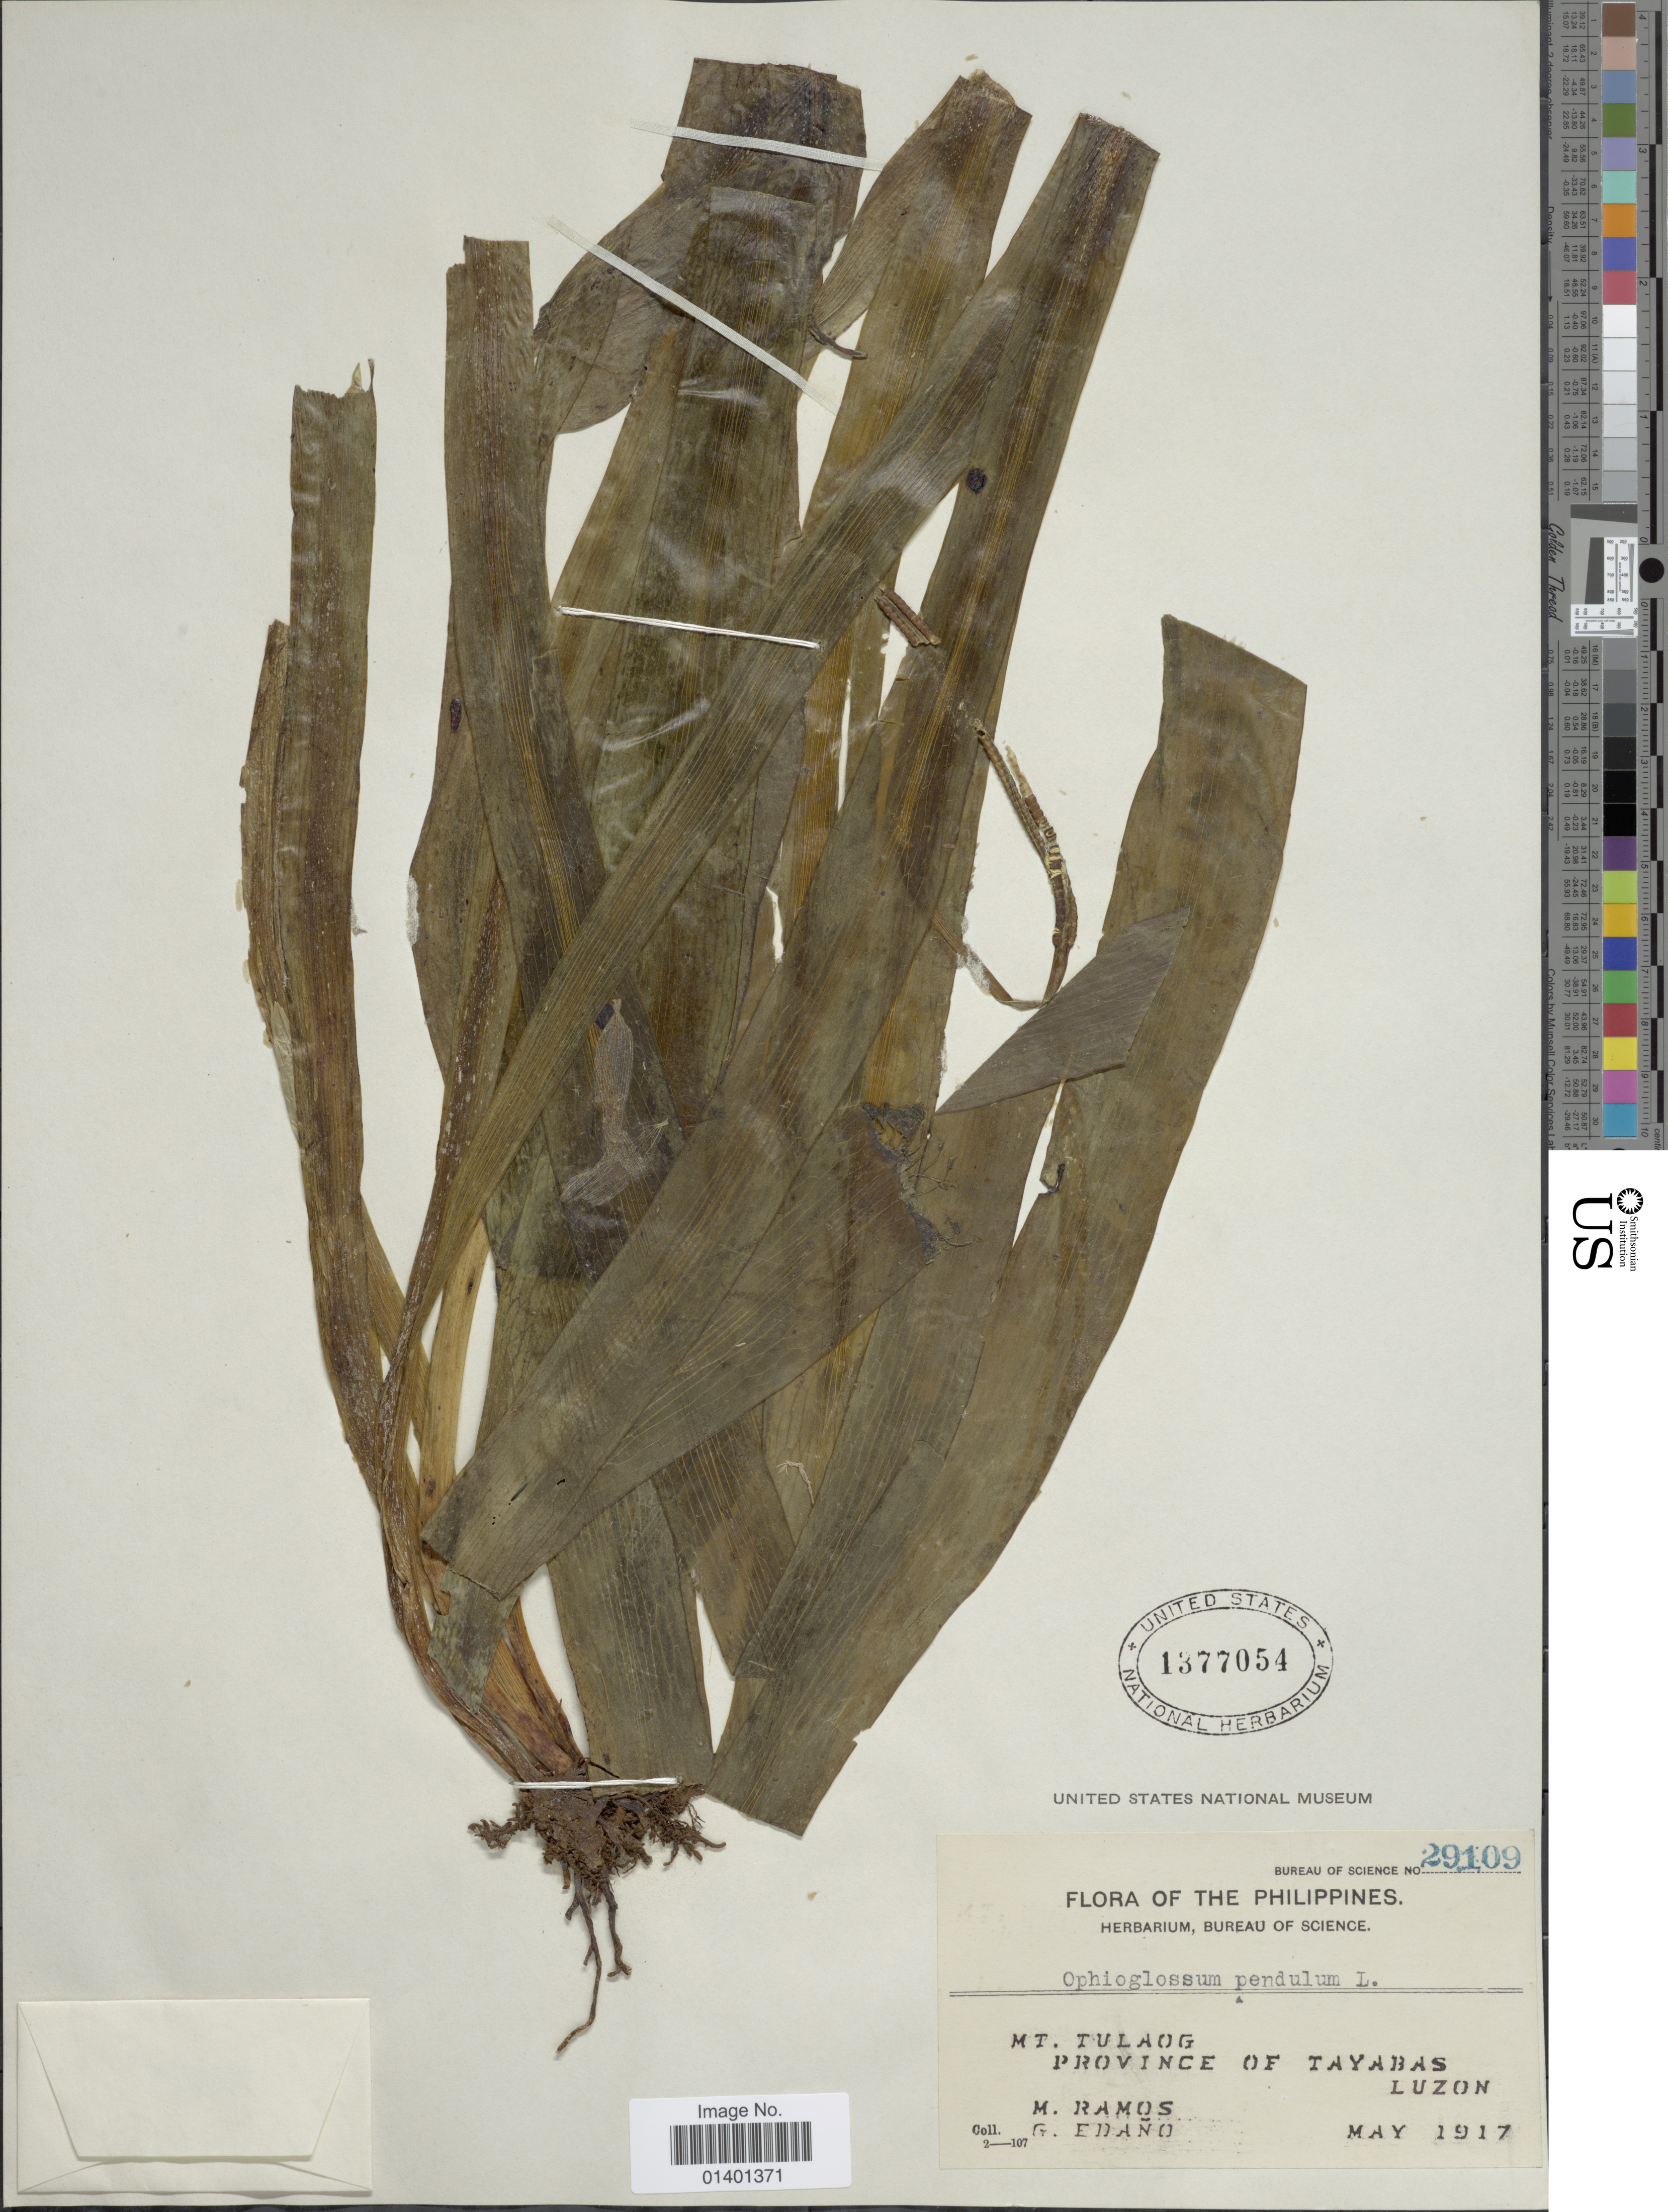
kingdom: Plantae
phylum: Tracheophyta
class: Polypodiopsida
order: Ophioglossales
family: Ophioglossaceae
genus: Ophioglossum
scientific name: Ophioglossum pendulum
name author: L.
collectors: M. Ramos & G. Edaño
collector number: Bureau of Science 29109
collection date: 1917-05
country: Philippines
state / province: Central Luzon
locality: Mt. Tulaog, Province of Tayabas, Luzon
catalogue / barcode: US 1377054